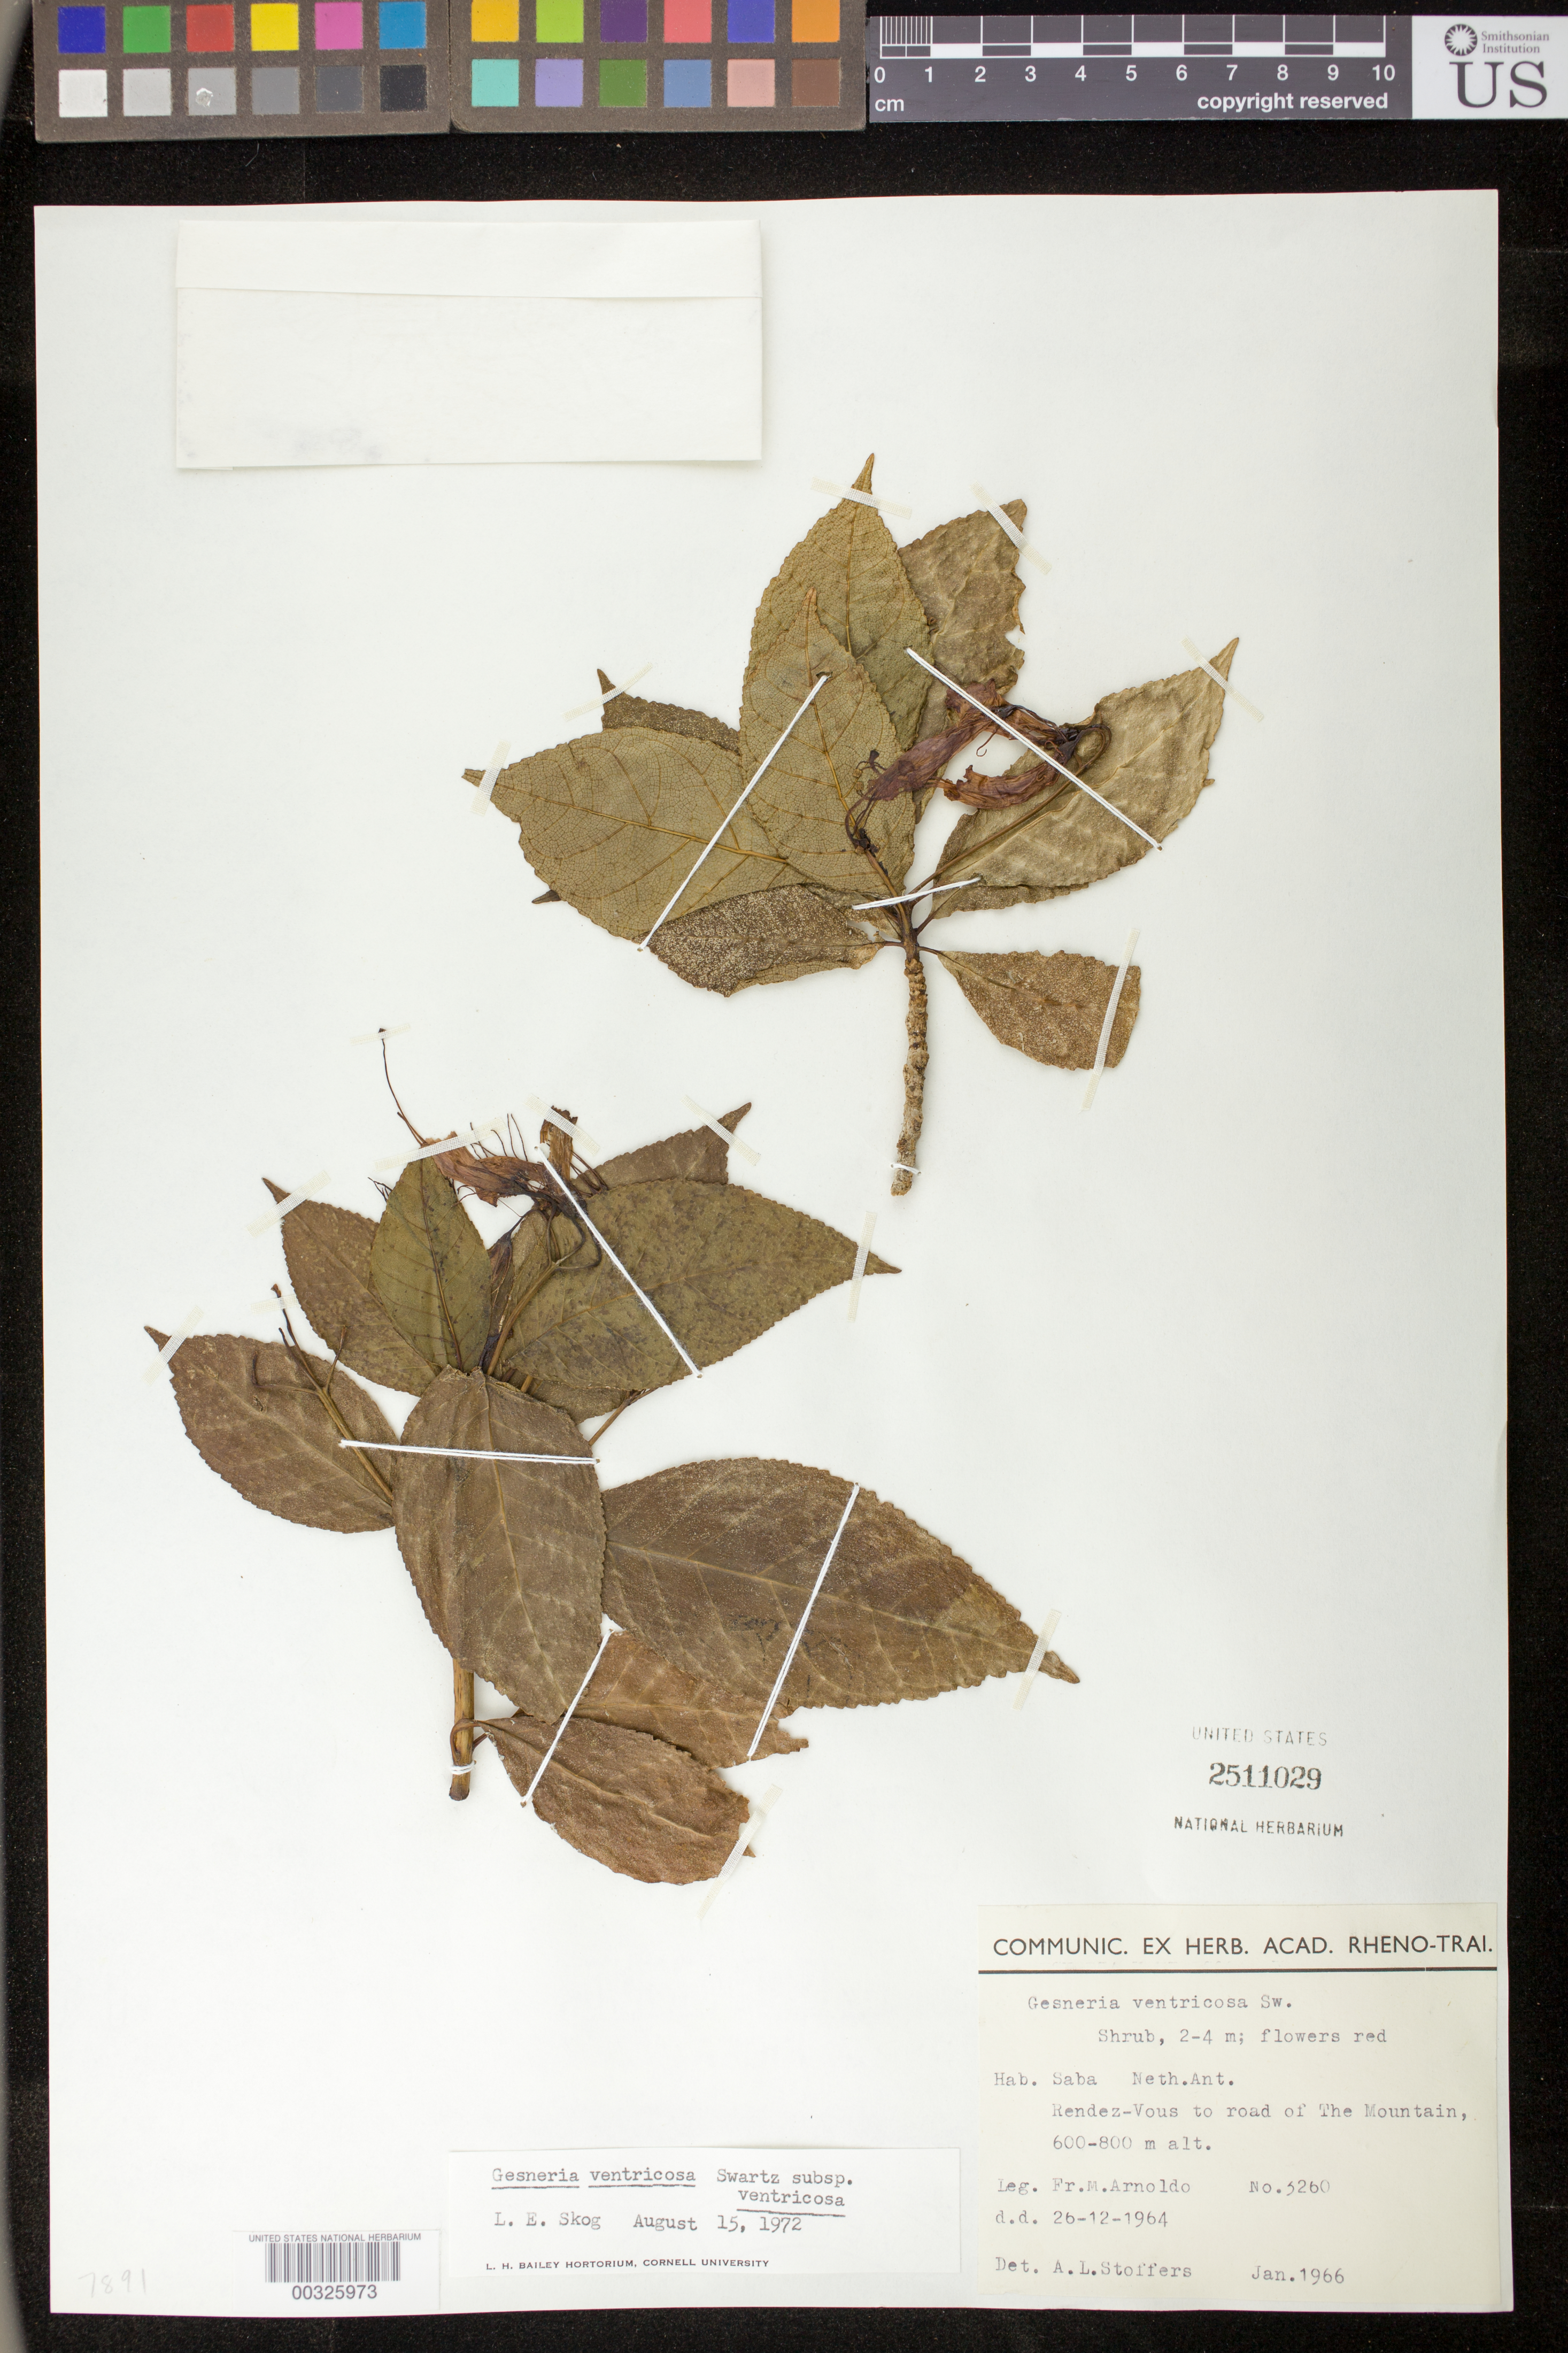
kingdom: Plantae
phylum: Tracheophyta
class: Magnoliopsida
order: Lamiales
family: Gesneriaceae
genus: Gesneria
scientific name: Gesneria ventricosa subsp. ventricosa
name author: Sw.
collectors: M. Arnold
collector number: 3260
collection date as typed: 26 Dec 1964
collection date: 1964-12-26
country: Netherlands Antilles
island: Saba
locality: Rendez-vous to road of the mountain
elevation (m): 600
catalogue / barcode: US 2511029